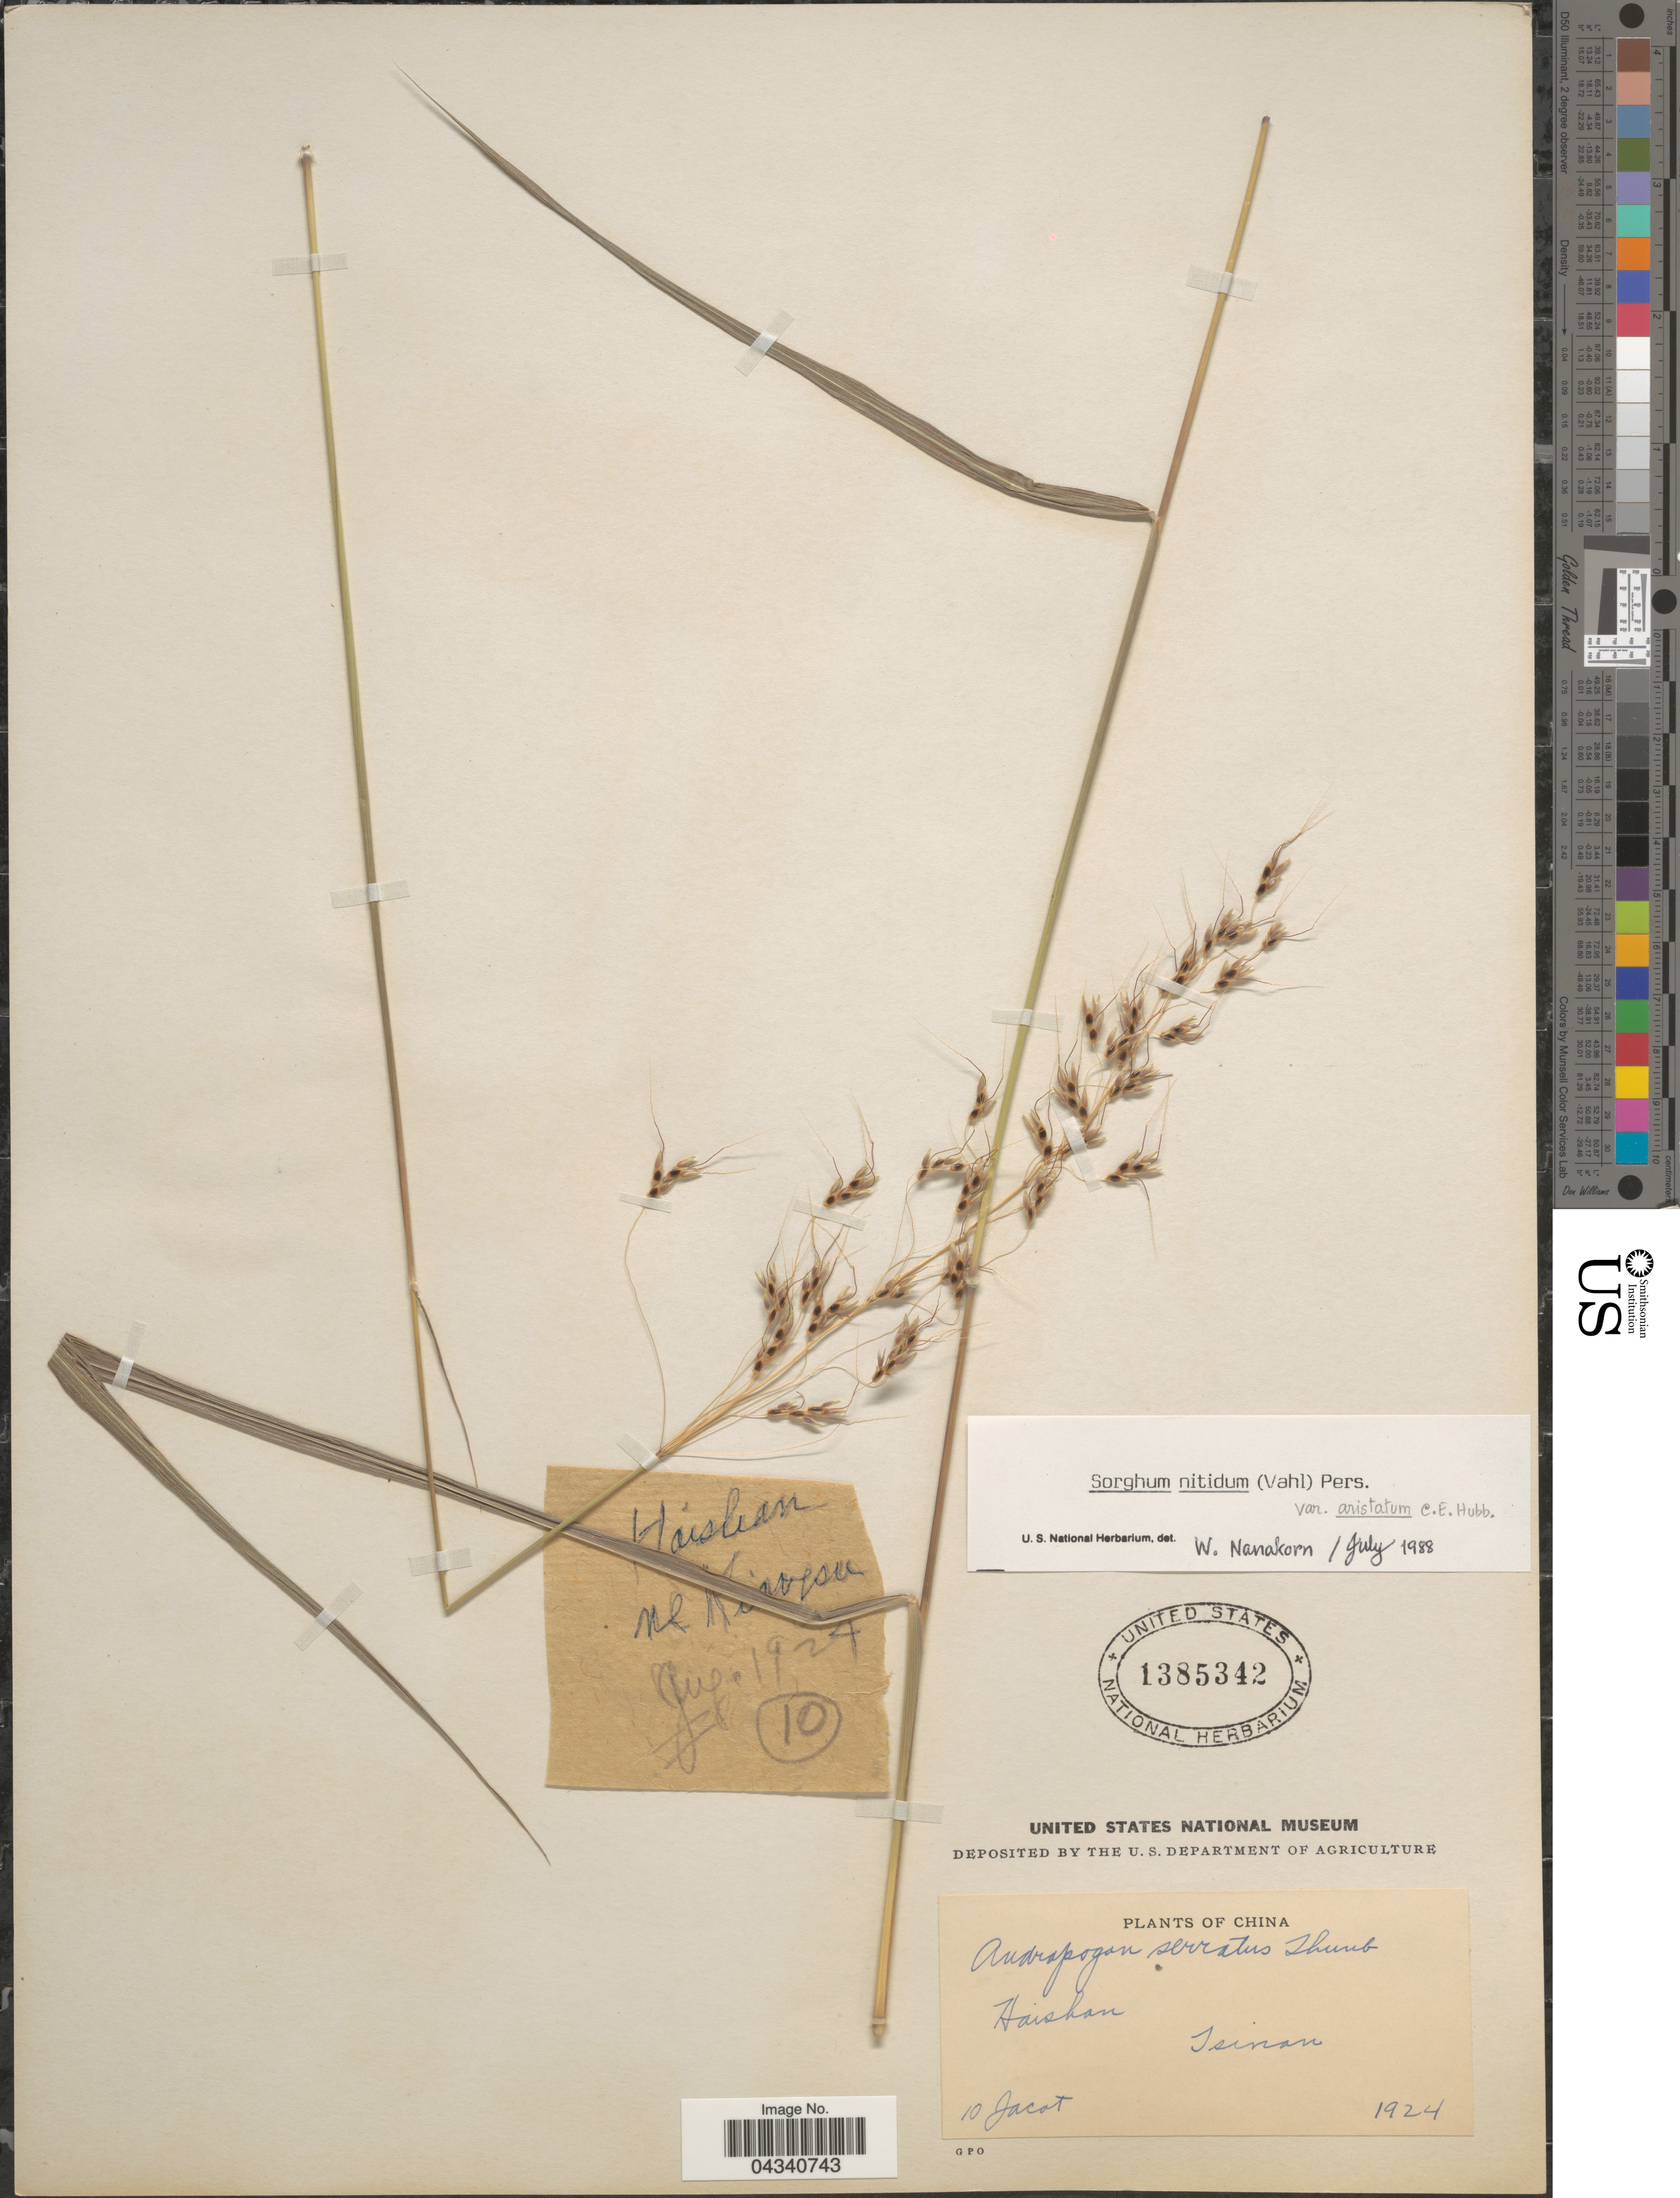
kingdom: Plantae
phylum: Tracheophyta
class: Liliopsida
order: Poales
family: Poaceae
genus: Sorghum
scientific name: Sorghum nitidum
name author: (Vahl) Pers.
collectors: Jacot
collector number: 10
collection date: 1924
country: China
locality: Haishan. Tsinan.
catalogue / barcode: US 1385342